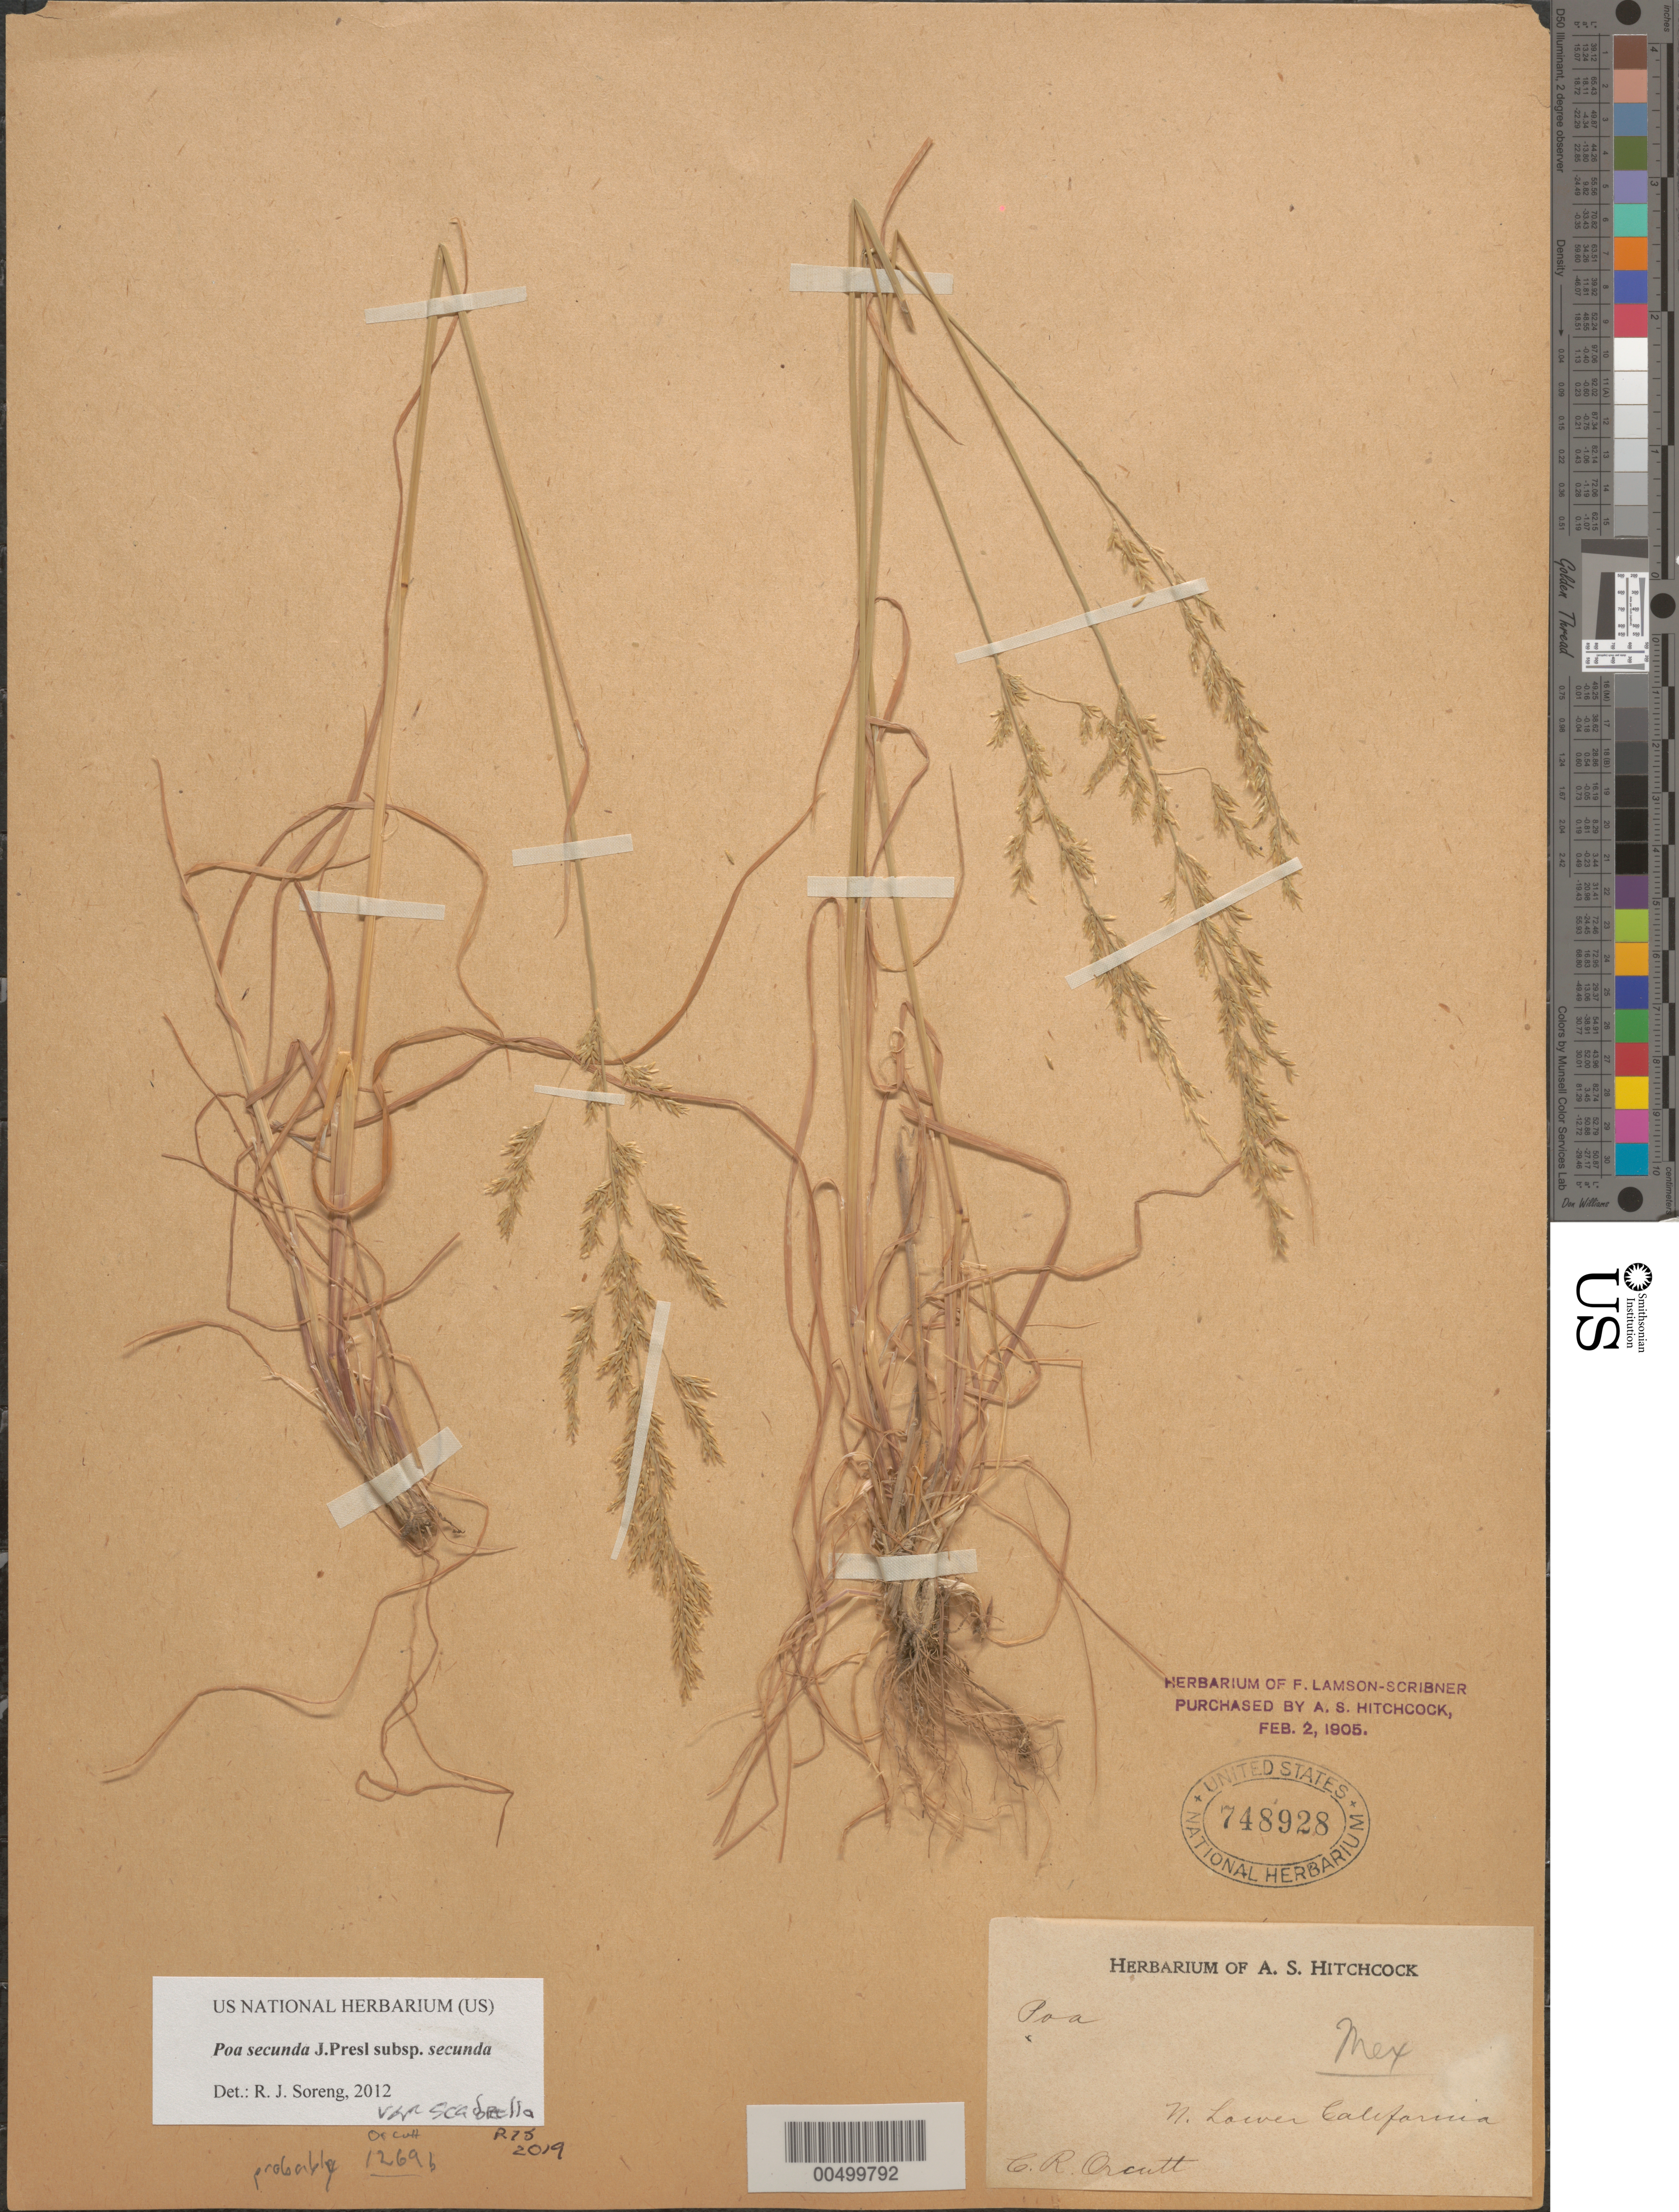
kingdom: Plantae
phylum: Tracheophyta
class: Liliopsida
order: Poales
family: Poaceae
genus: Poa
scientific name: Poa secunda subsp. secunda var. scabrella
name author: (Thurb.) Soreng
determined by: Soreng, Robert J., Research Associate (BOT), Smithsonian Institution - National Museum of Natural History (UNITED STATES)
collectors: C. R. Orcutt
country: Mexico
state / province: Baja California Norte / Baja California Sur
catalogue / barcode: US 748928